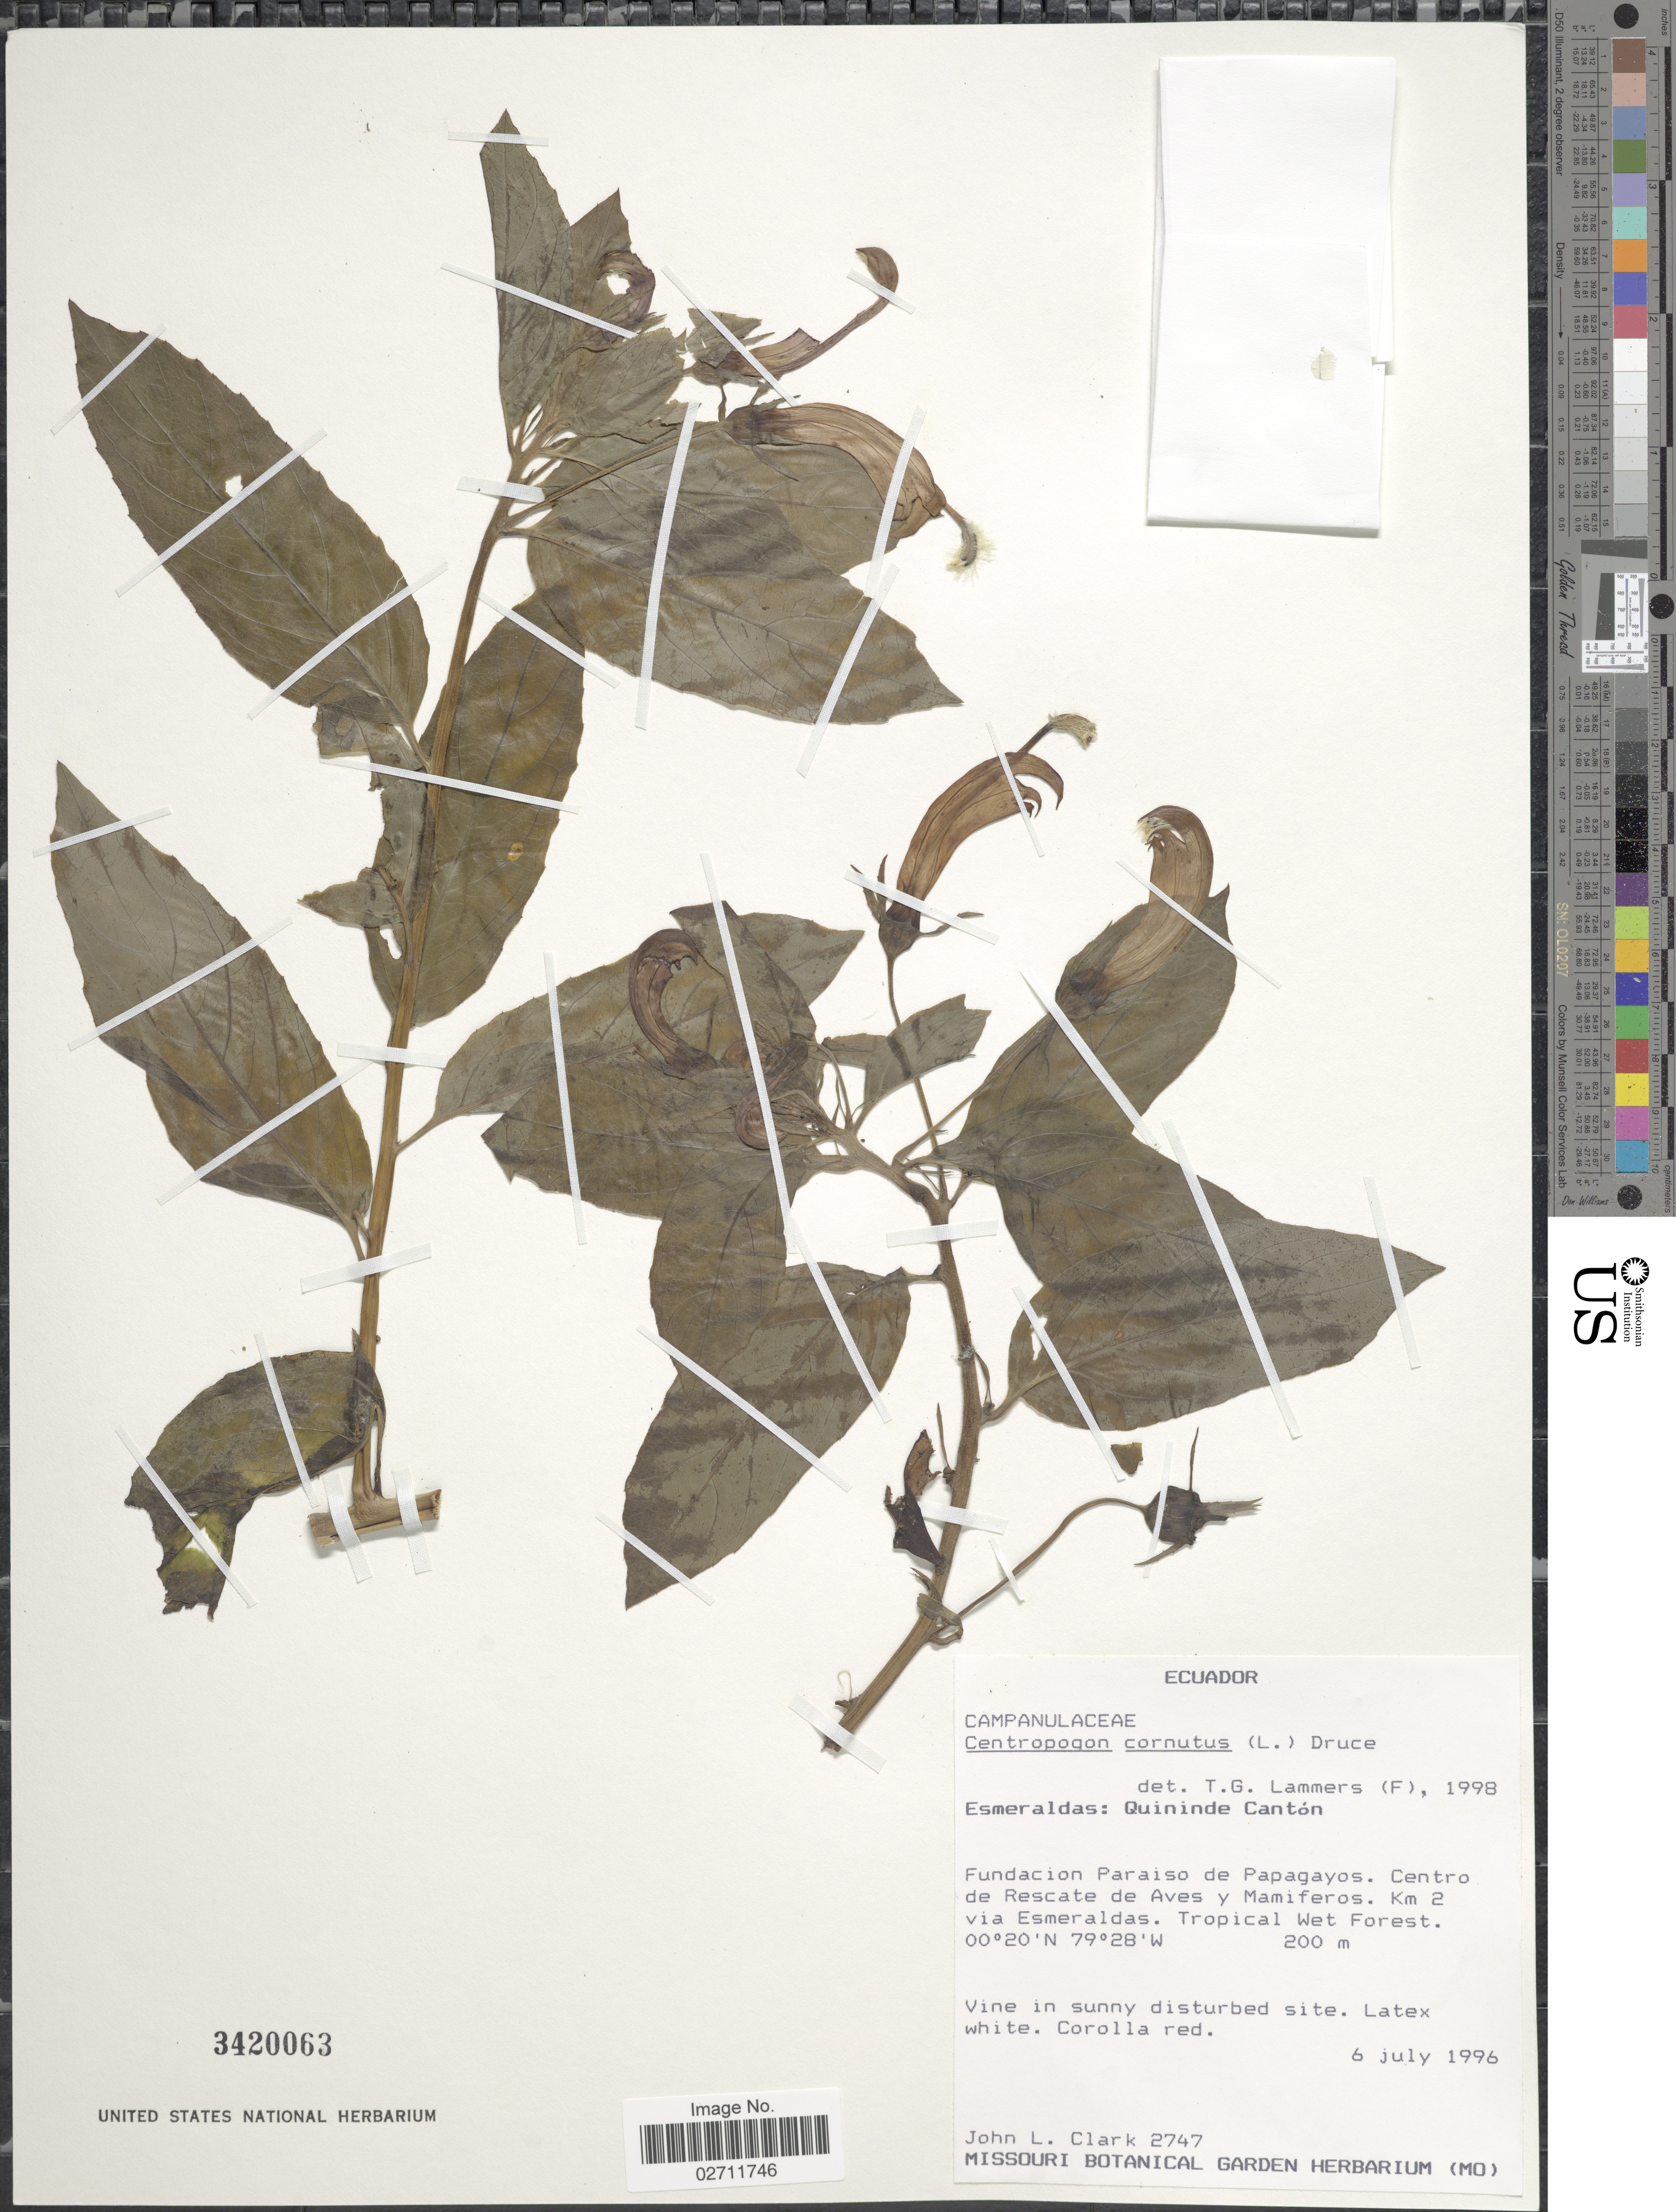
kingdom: Plantae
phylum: Tracheophyta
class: Magnoliopsida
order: Asterales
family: Campanulaceae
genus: Centropogon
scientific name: Centropogon cornutus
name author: (L.) Druce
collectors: J. L. Clark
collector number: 2747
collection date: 1996-07-06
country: Ecuador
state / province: Esmeraldas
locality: Quininde Canton. Fundacion Paraiso de Papagayos. centro de Rescate de Aves y Mamiferos. Km 2 via Esmeraldas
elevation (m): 200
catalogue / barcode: US 3420063